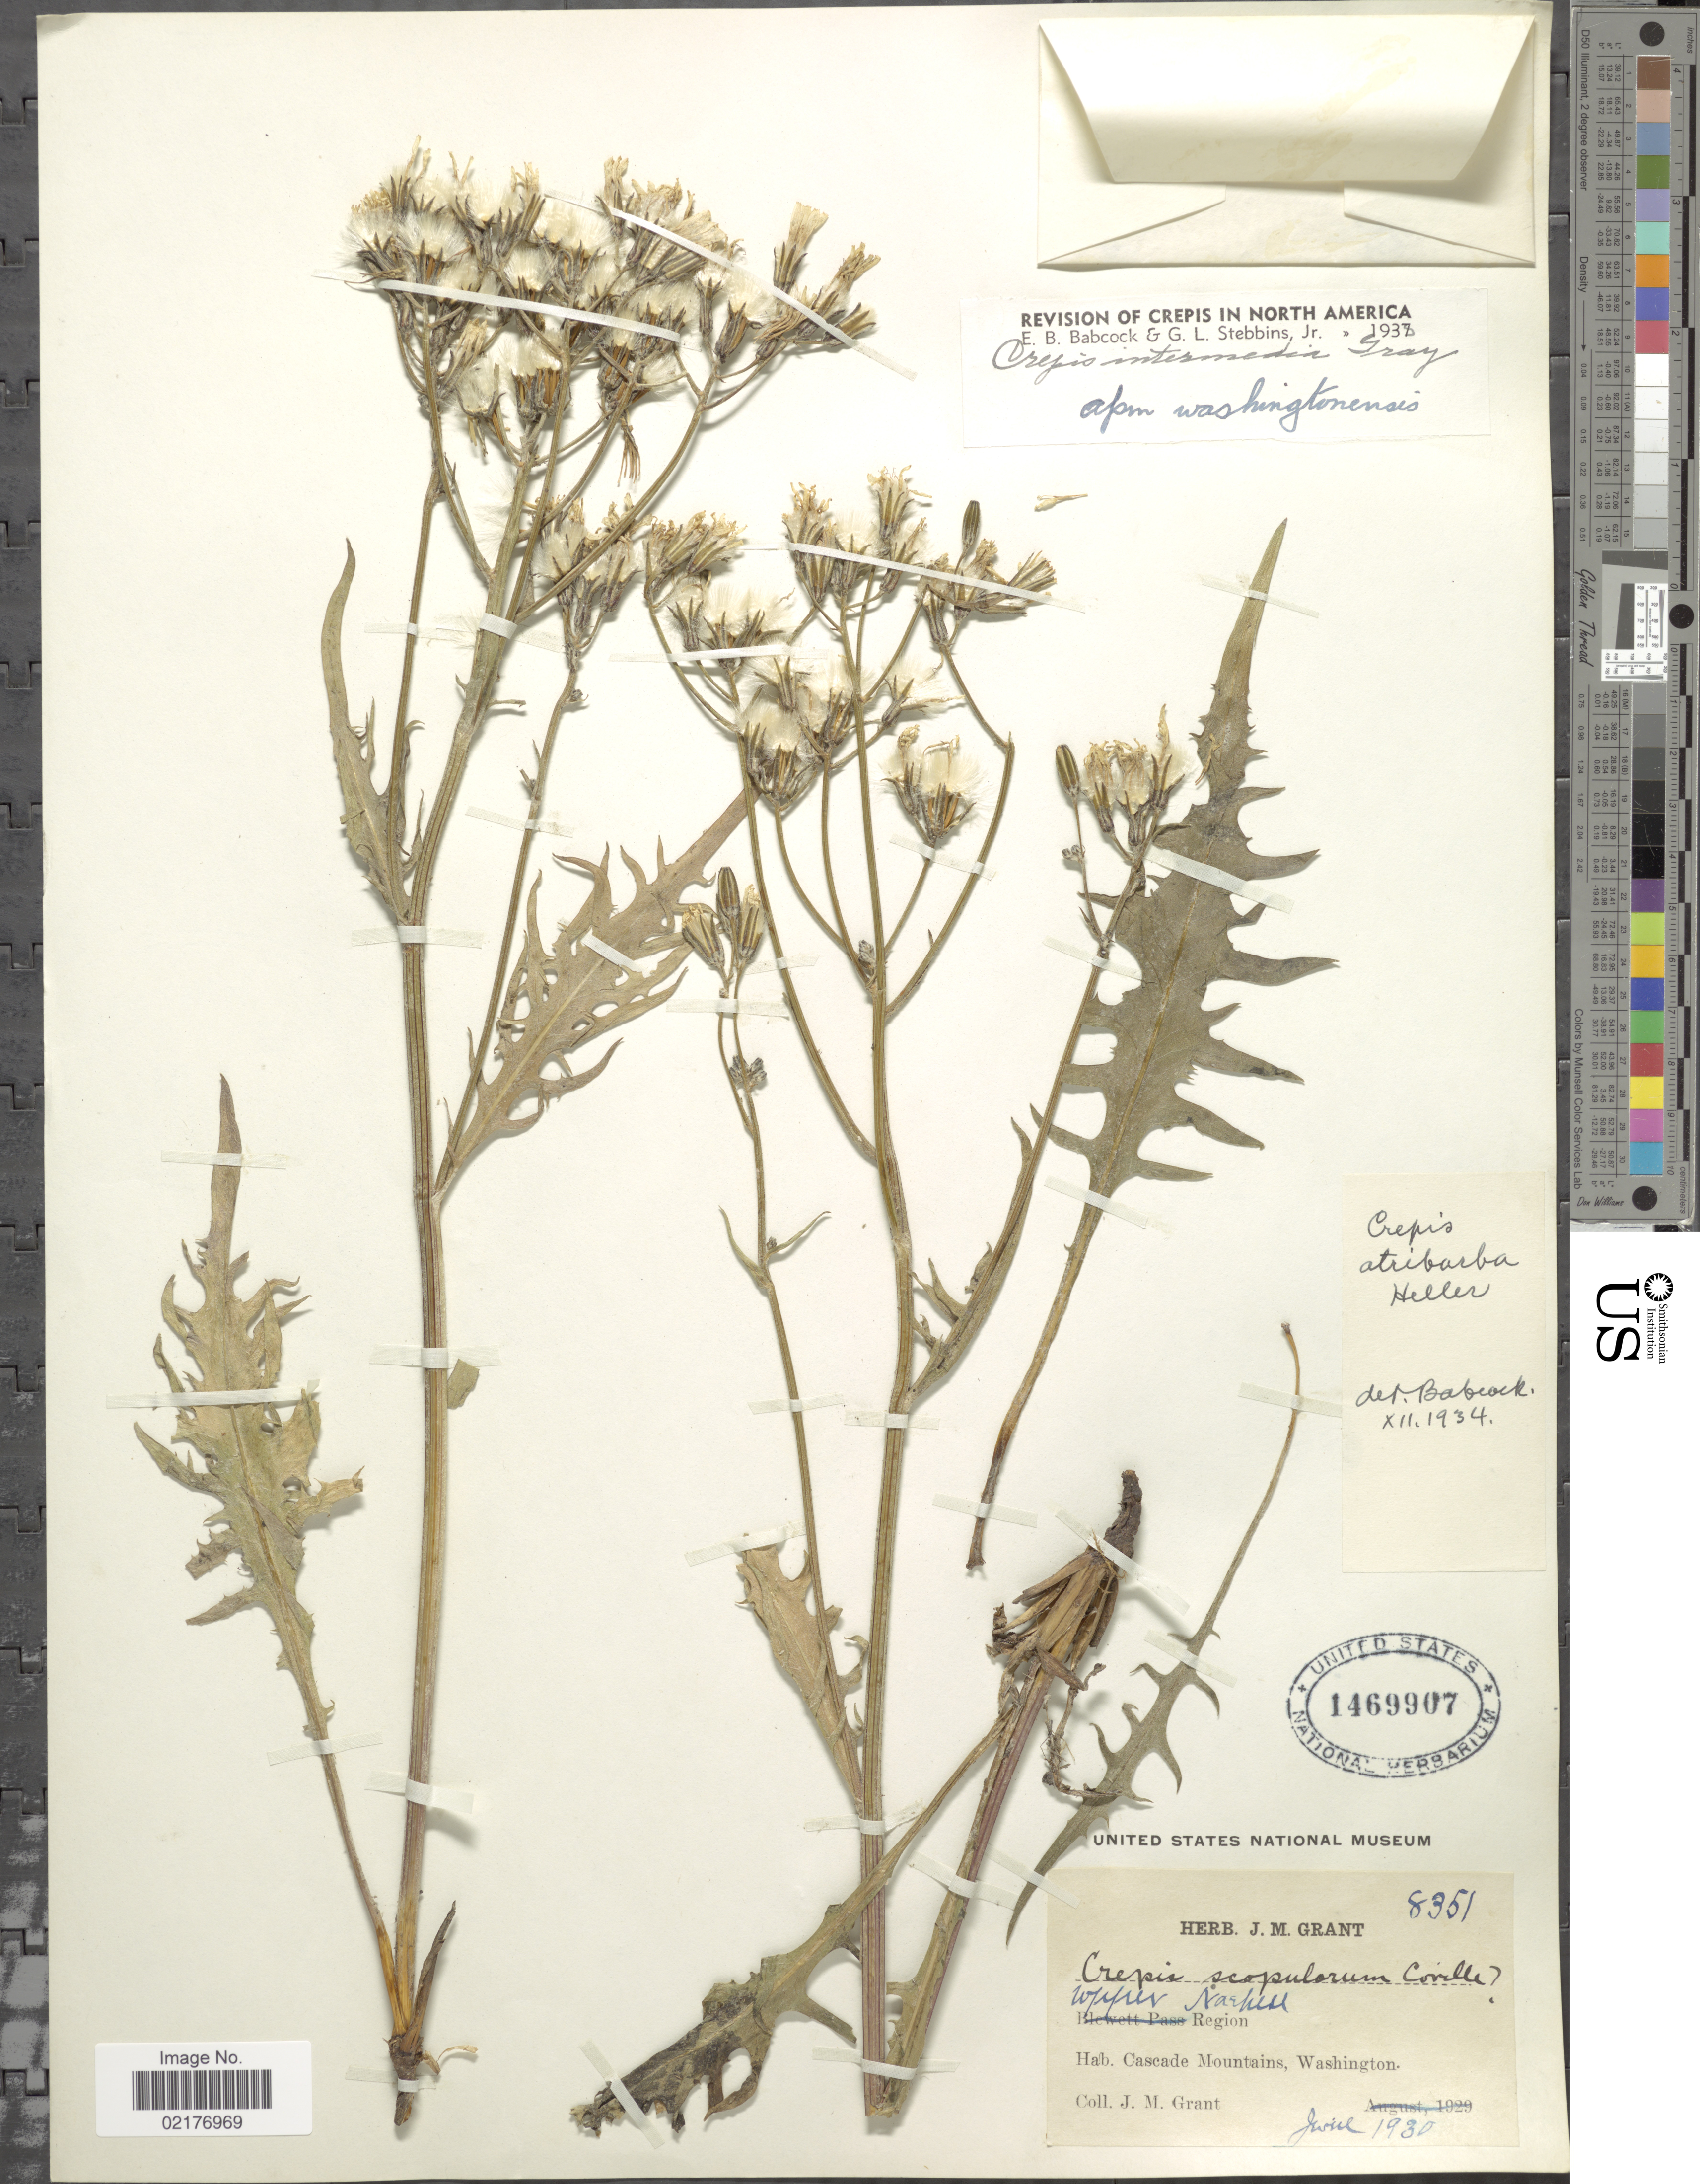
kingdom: Plantae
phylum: Tracheophyta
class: Magnoliopsida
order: Asterales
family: Asteraceae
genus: Crepis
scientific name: Crepis intermedia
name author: A. Gray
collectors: J. M. Grant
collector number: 8351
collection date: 1930-07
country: United States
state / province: Washington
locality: Upper Narshell Region, Cascade Mountains, Washington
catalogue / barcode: US 1469907